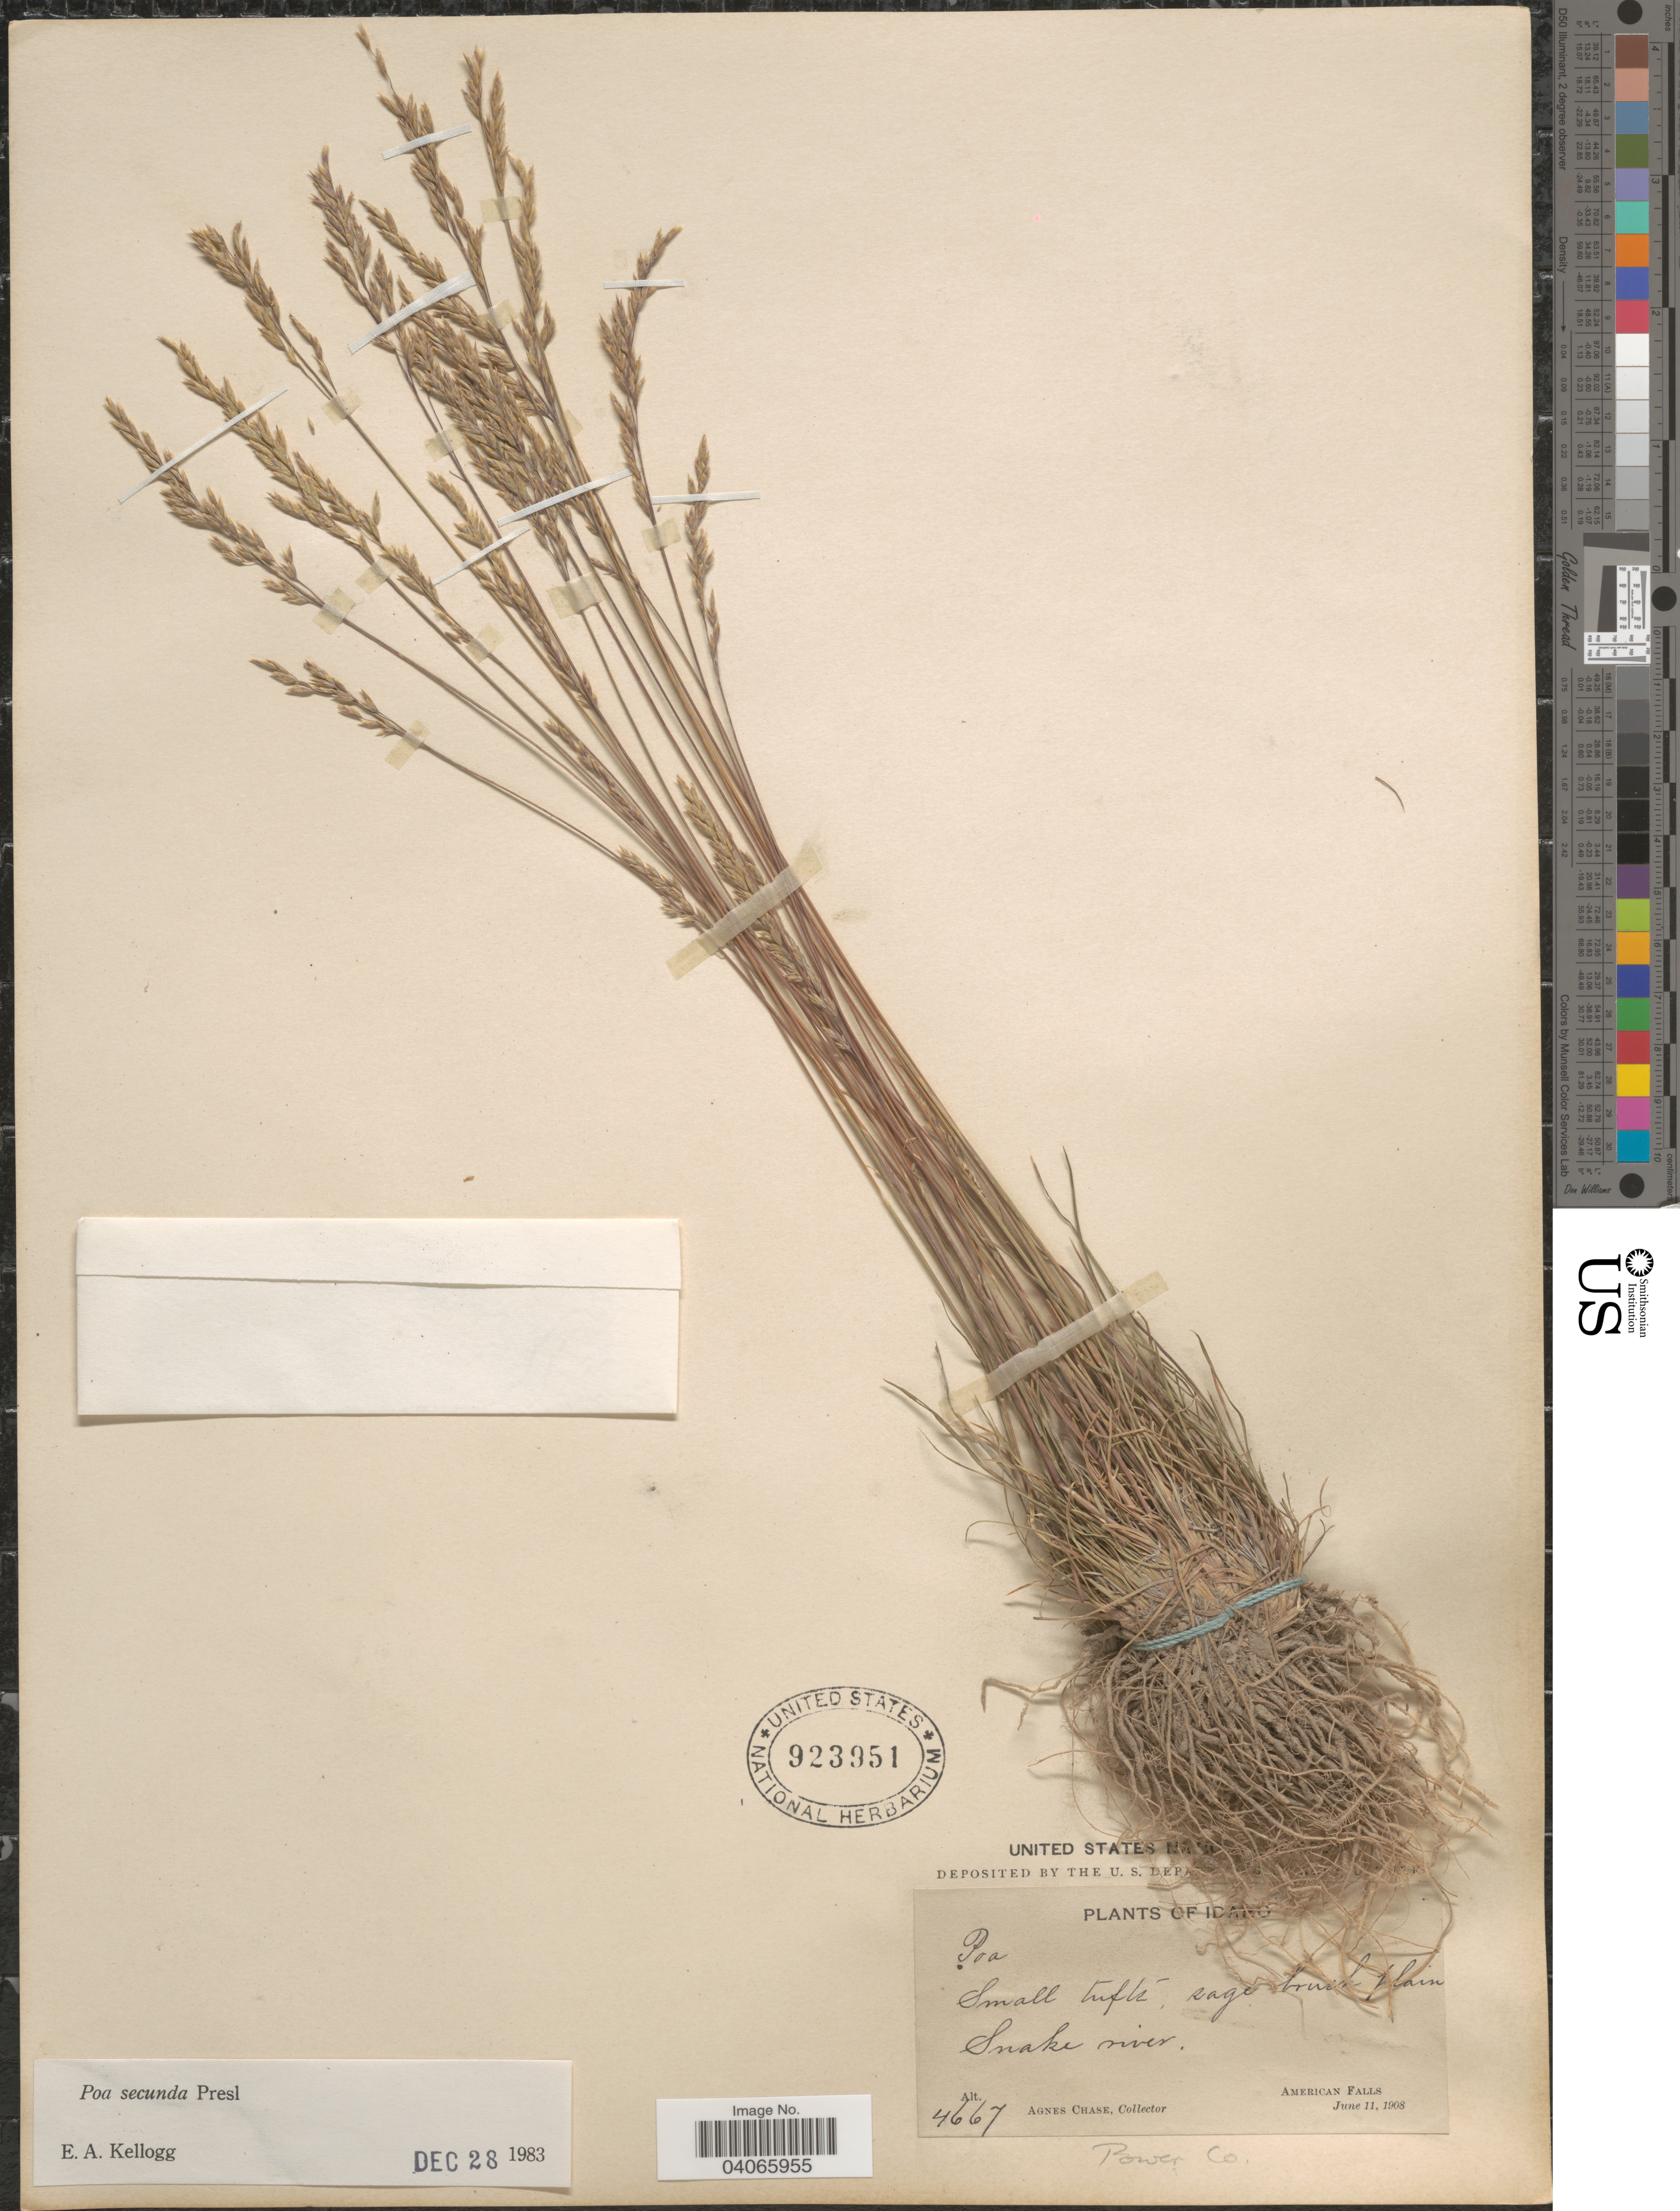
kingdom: Plantae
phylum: Tracheophyta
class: Liliopsida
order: Poales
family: Poaceae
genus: Poa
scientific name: Poa secunda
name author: J. Presl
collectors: A. Chase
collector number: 4667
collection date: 1908-06-11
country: United States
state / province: Idaho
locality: Snake river. American Falls. Power Co.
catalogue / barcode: US 923951